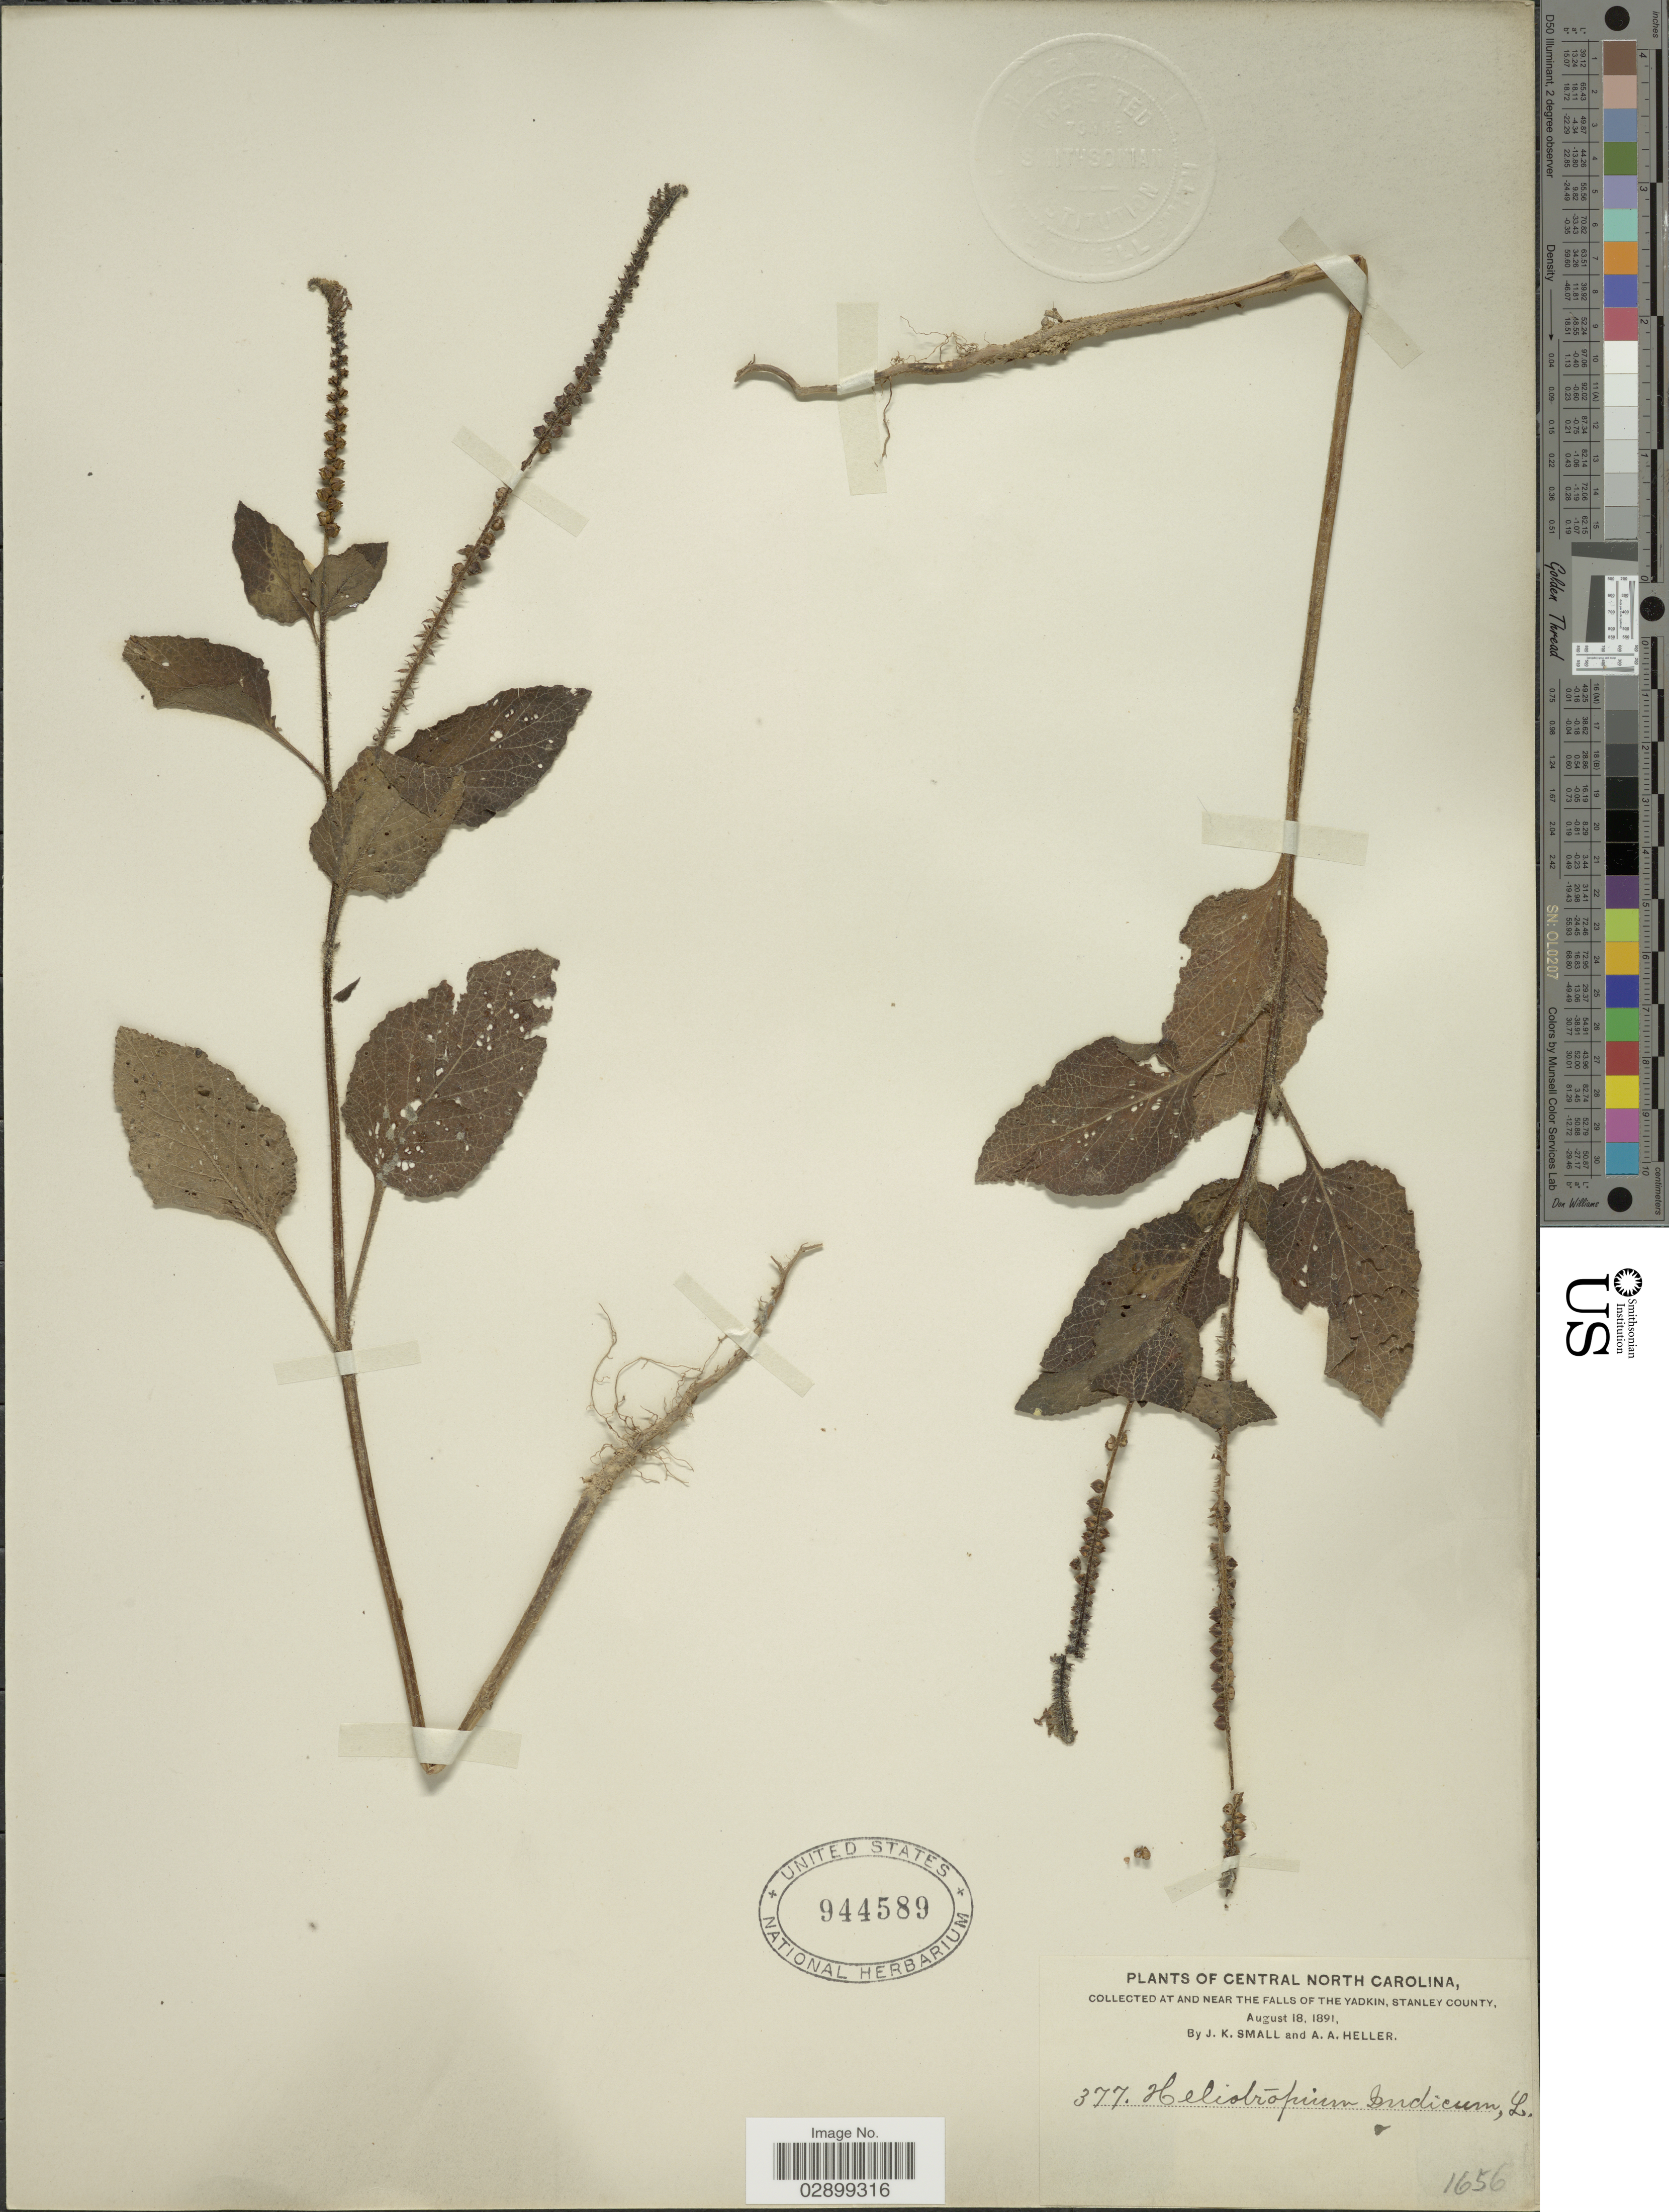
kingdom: Plantae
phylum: Tracheophyta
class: Magnoliopsida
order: Boraginales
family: Heliotropiaceae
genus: Heliotropium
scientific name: Heliotropium indicum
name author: L.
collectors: J. K. Small & A. A. Heller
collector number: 377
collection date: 1891-08-18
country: United States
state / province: North Carolina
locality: Central North Carolina. At and near the falls of Yadkin, Stanley County.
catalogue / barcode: US 944589